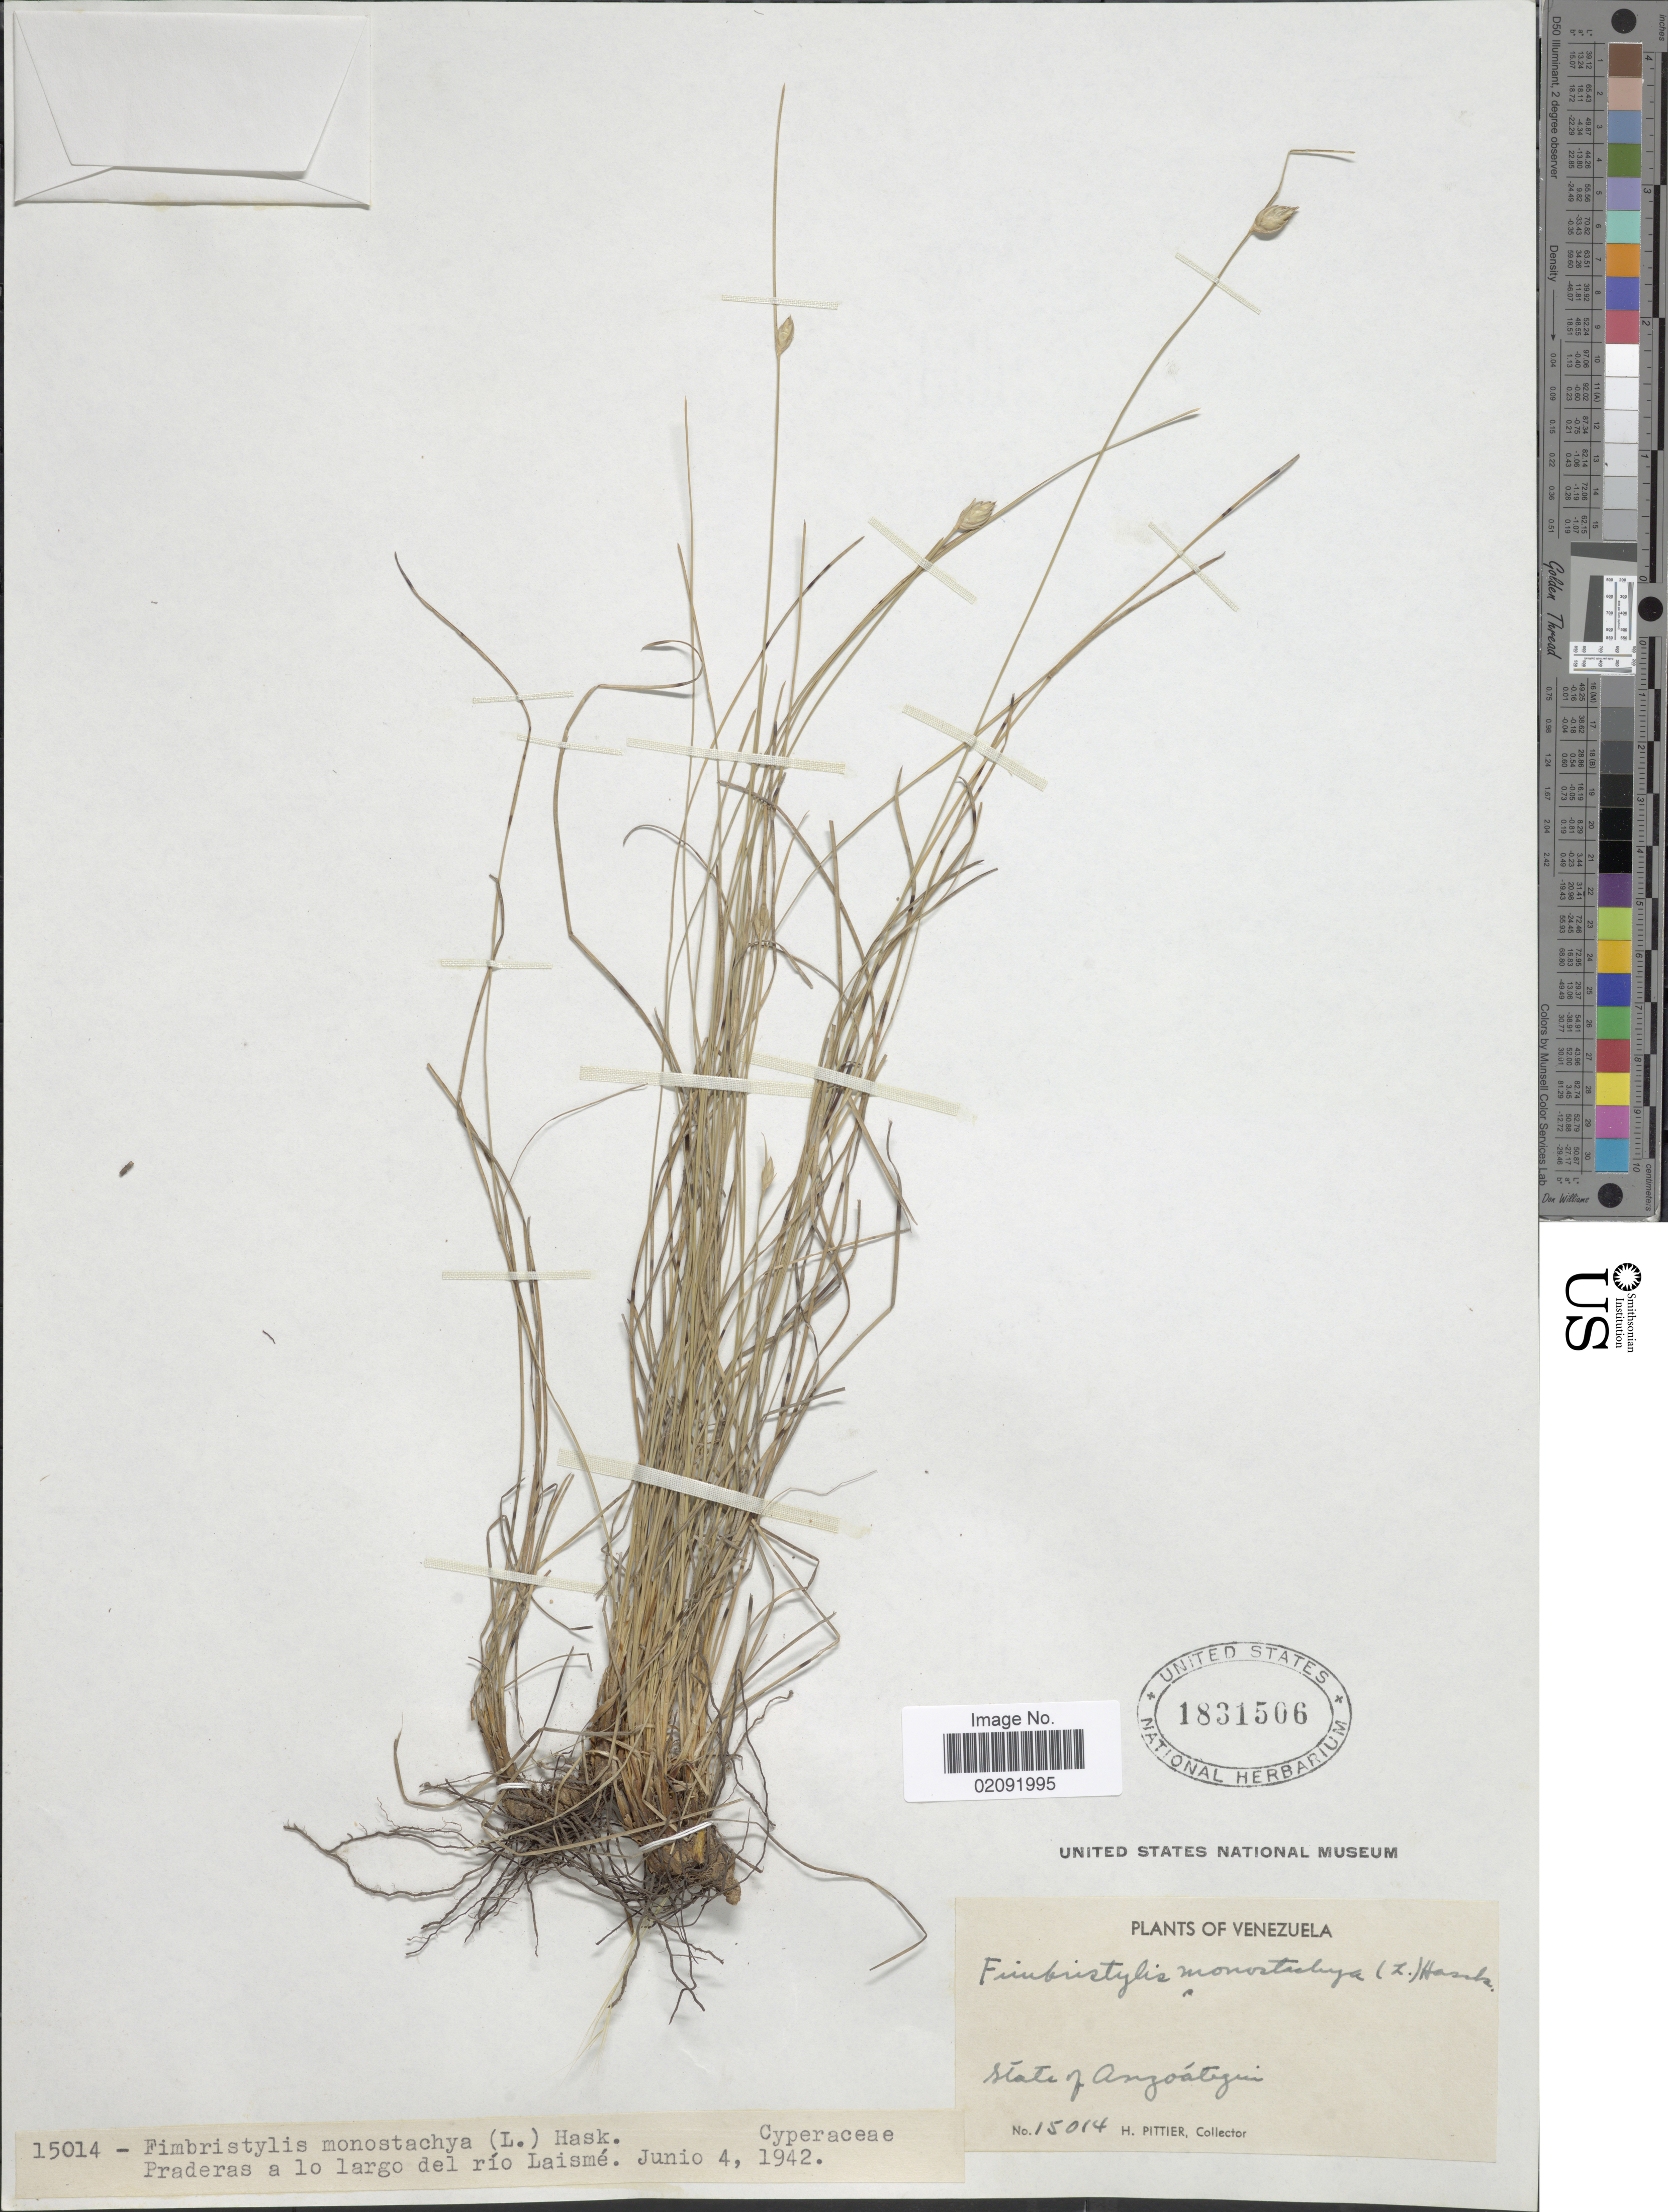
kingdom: Plantae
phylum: Tracheophyta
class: Liliopsida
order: Poales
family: Cyperaceae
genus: Abildgaardia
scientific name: Abildgaardia ovata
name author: (Burm. f.) Kral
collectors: H. F. Pittier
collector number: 15014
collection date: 1942-06-04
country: Venezuela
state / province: Anzoategui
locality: Praderas a lo largo del rio Laisme.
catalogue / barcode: US 1831506